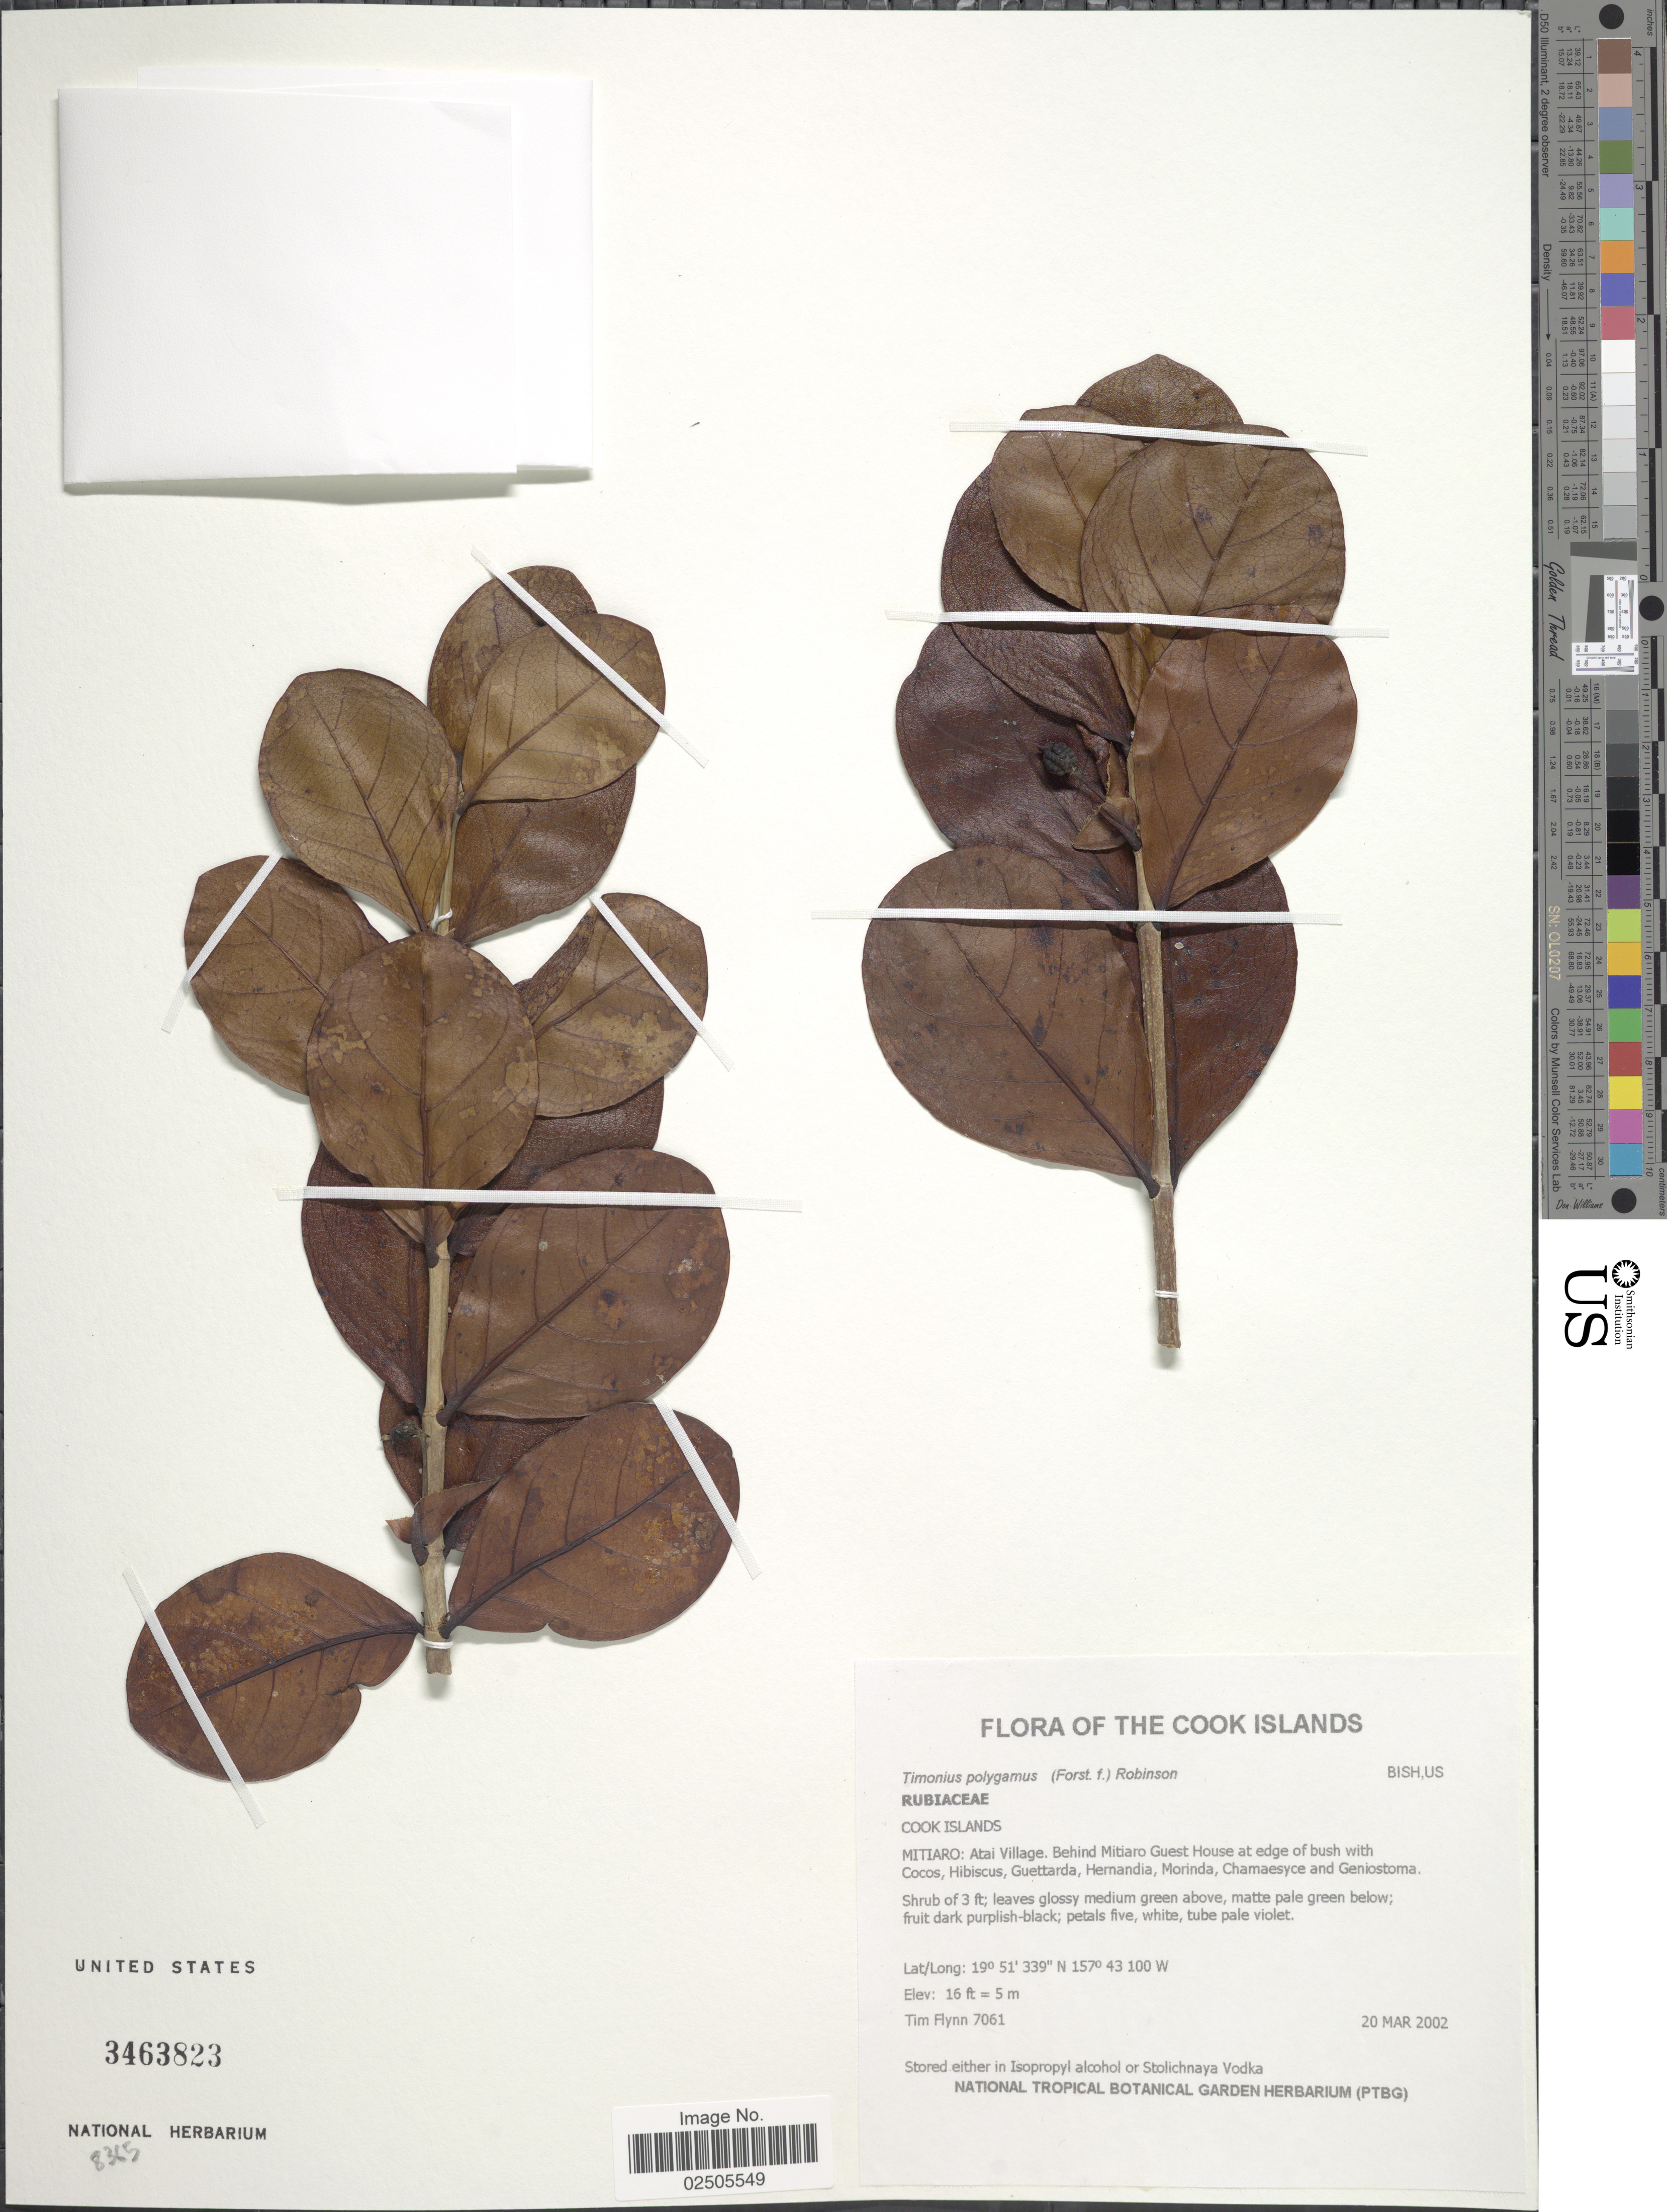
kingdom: Plantae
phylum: Tracheophyta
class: Magnoliopsida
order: Gentianales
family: Rubiaceae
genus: Timonius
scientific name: Timonius polygamus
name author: (G. Forst.) Rob.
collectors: T. W. Flynn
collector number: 7061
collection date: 2002-03-20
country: Cook Islands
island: Mitiaro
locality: Atai Village. Behind Mitiaro Guest House at edge of bush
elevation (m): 5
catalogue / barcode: US 3463823